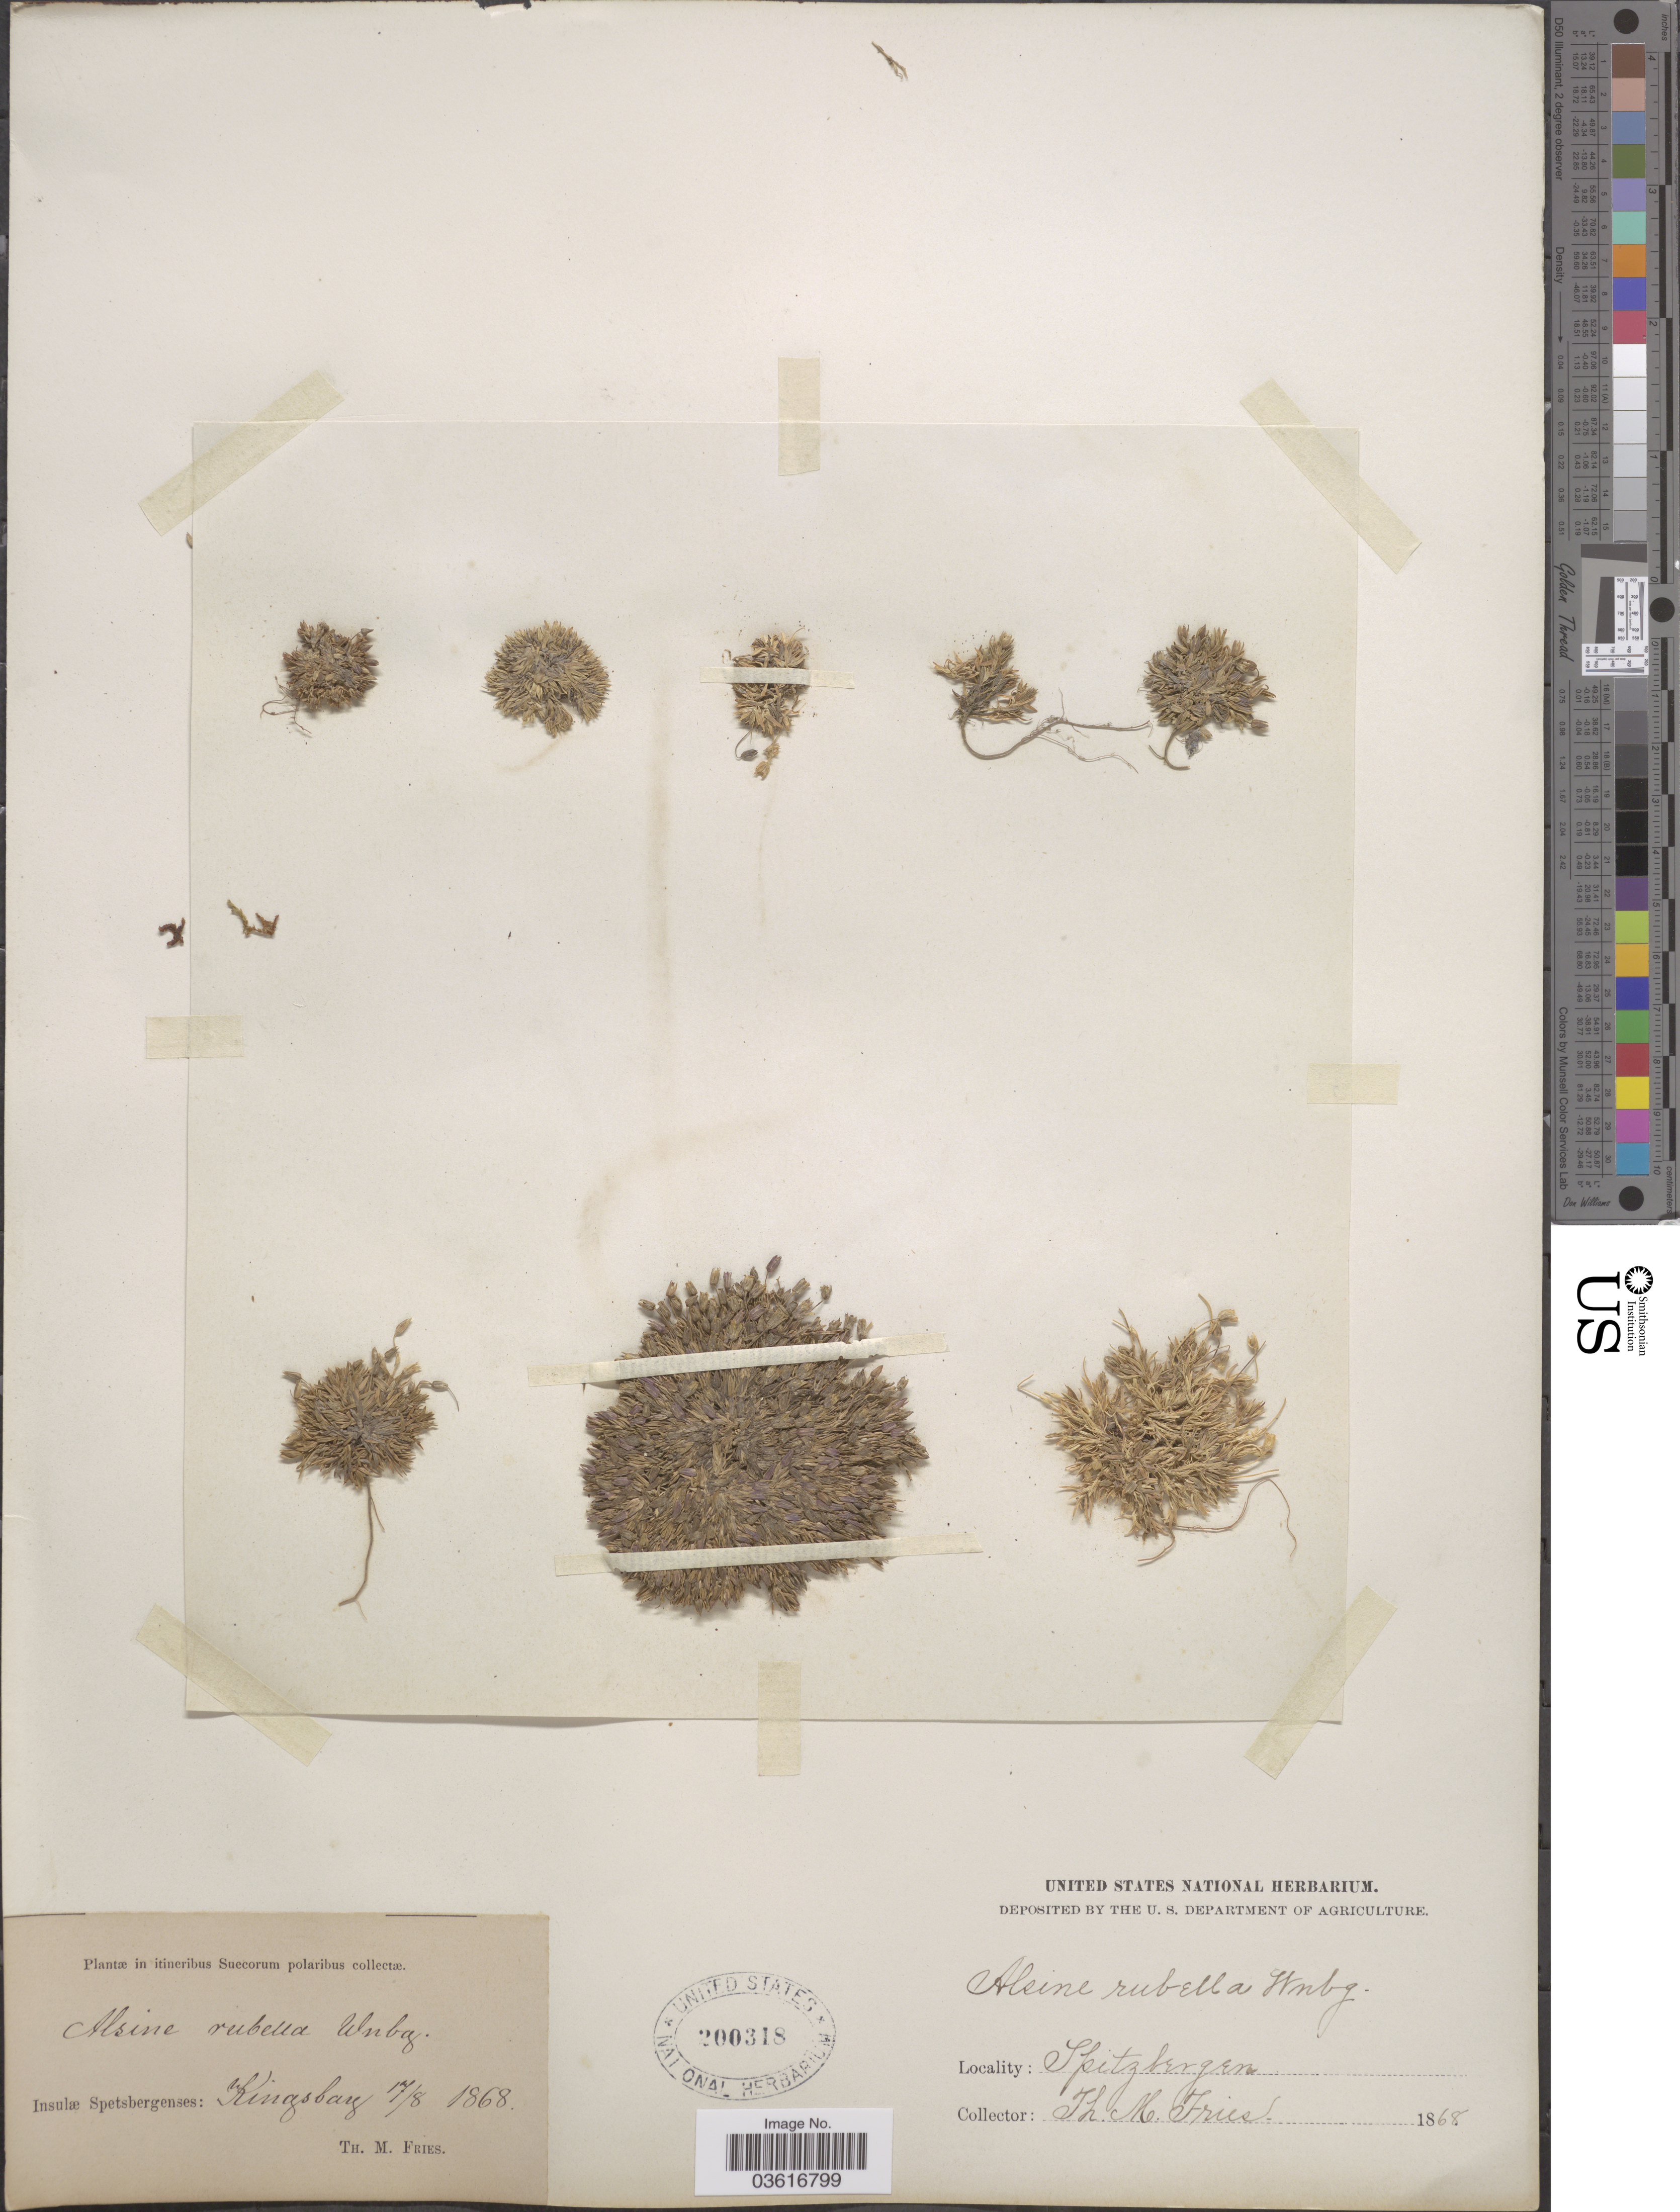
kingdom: Plantae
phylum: Tracheophyta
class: Magnoliopsida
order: Caryophyllales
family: Caryophyllaceae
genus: Minuartia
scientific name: Minuartia rubella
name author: (Wahlenb.) Hiern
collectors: T. Fries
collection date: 1868-08-17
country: Norway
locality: In itineribus Suecorum polaribus. Insulæ Spetsbergenses: Kingsbay.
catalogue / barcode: US 200318